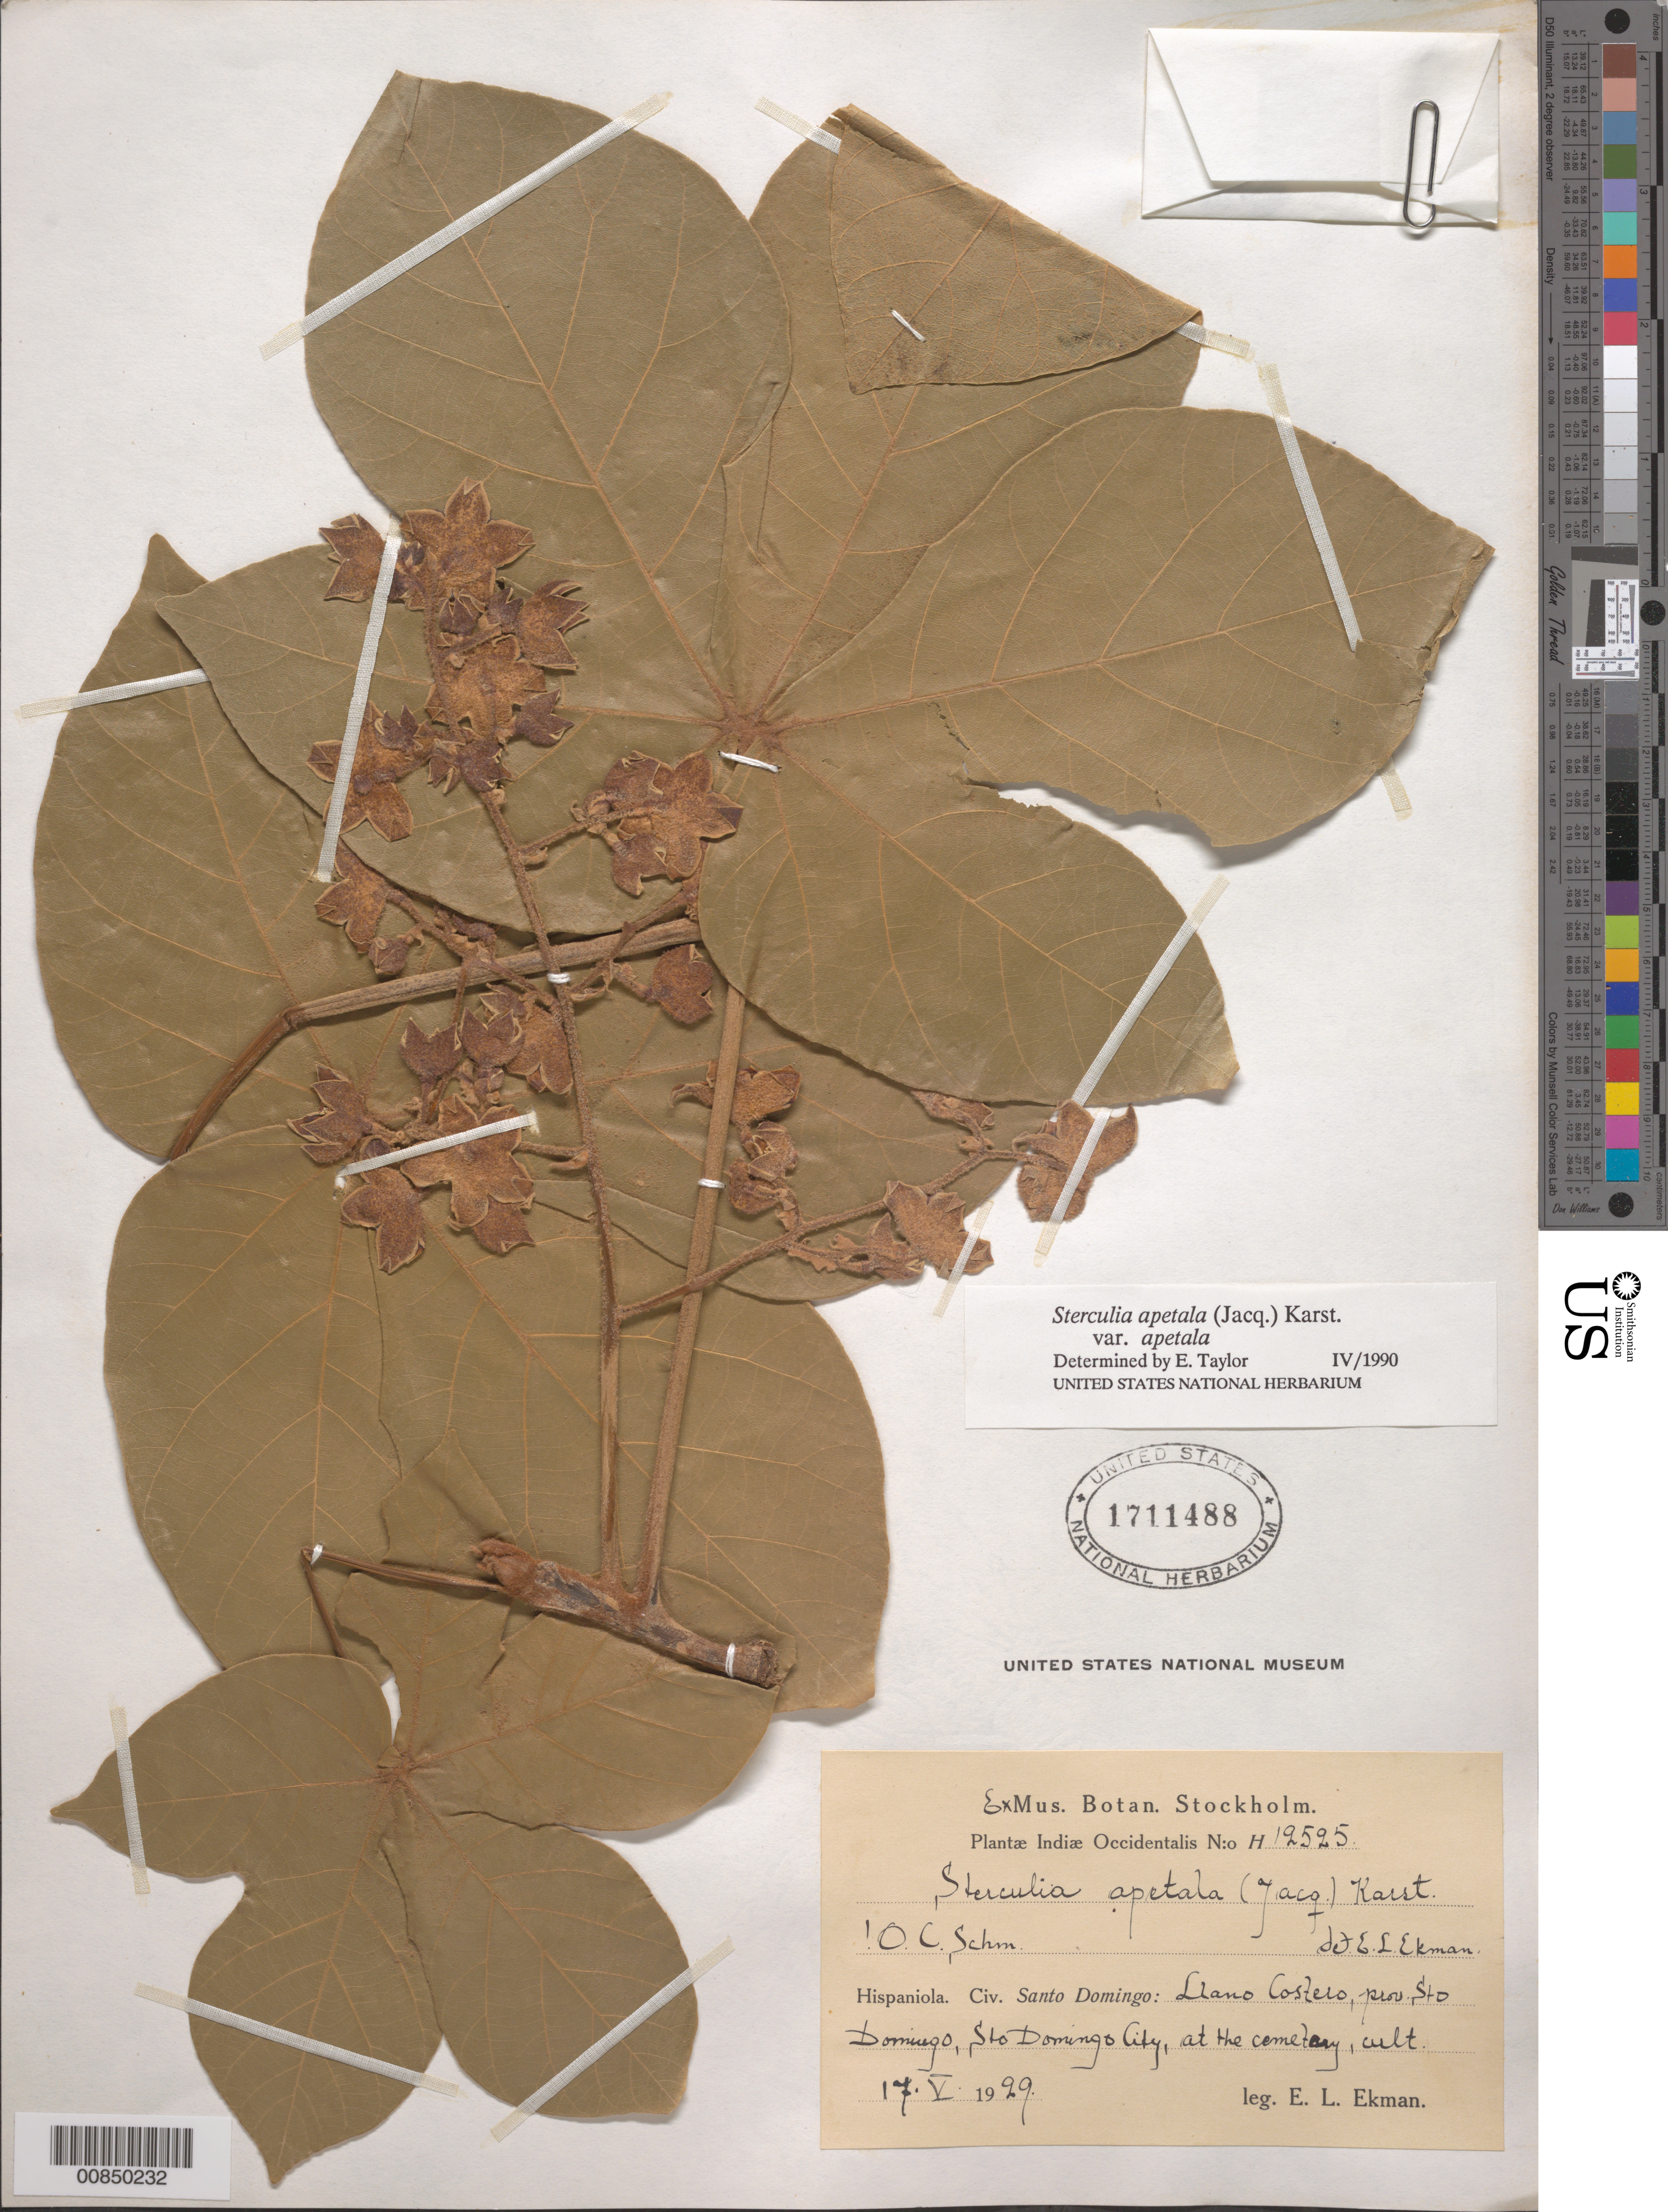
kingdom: Plantae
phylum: Tracheophyta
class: Magnoliopsida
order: Malvales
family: Malvaceae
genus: Sterculia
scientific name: Sterculia apetala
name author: (Jacq.) H. Karst.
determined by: Taylor, E.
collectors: E. L. Ekman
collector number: H 12525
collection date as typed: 17 May 1929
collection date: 1929-05-17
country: Dominican Republic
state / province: Distrito Nacional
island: Hispaniola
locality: Llano Costero, Santo Domingo City, at the cemetery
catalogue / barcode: US 1711488